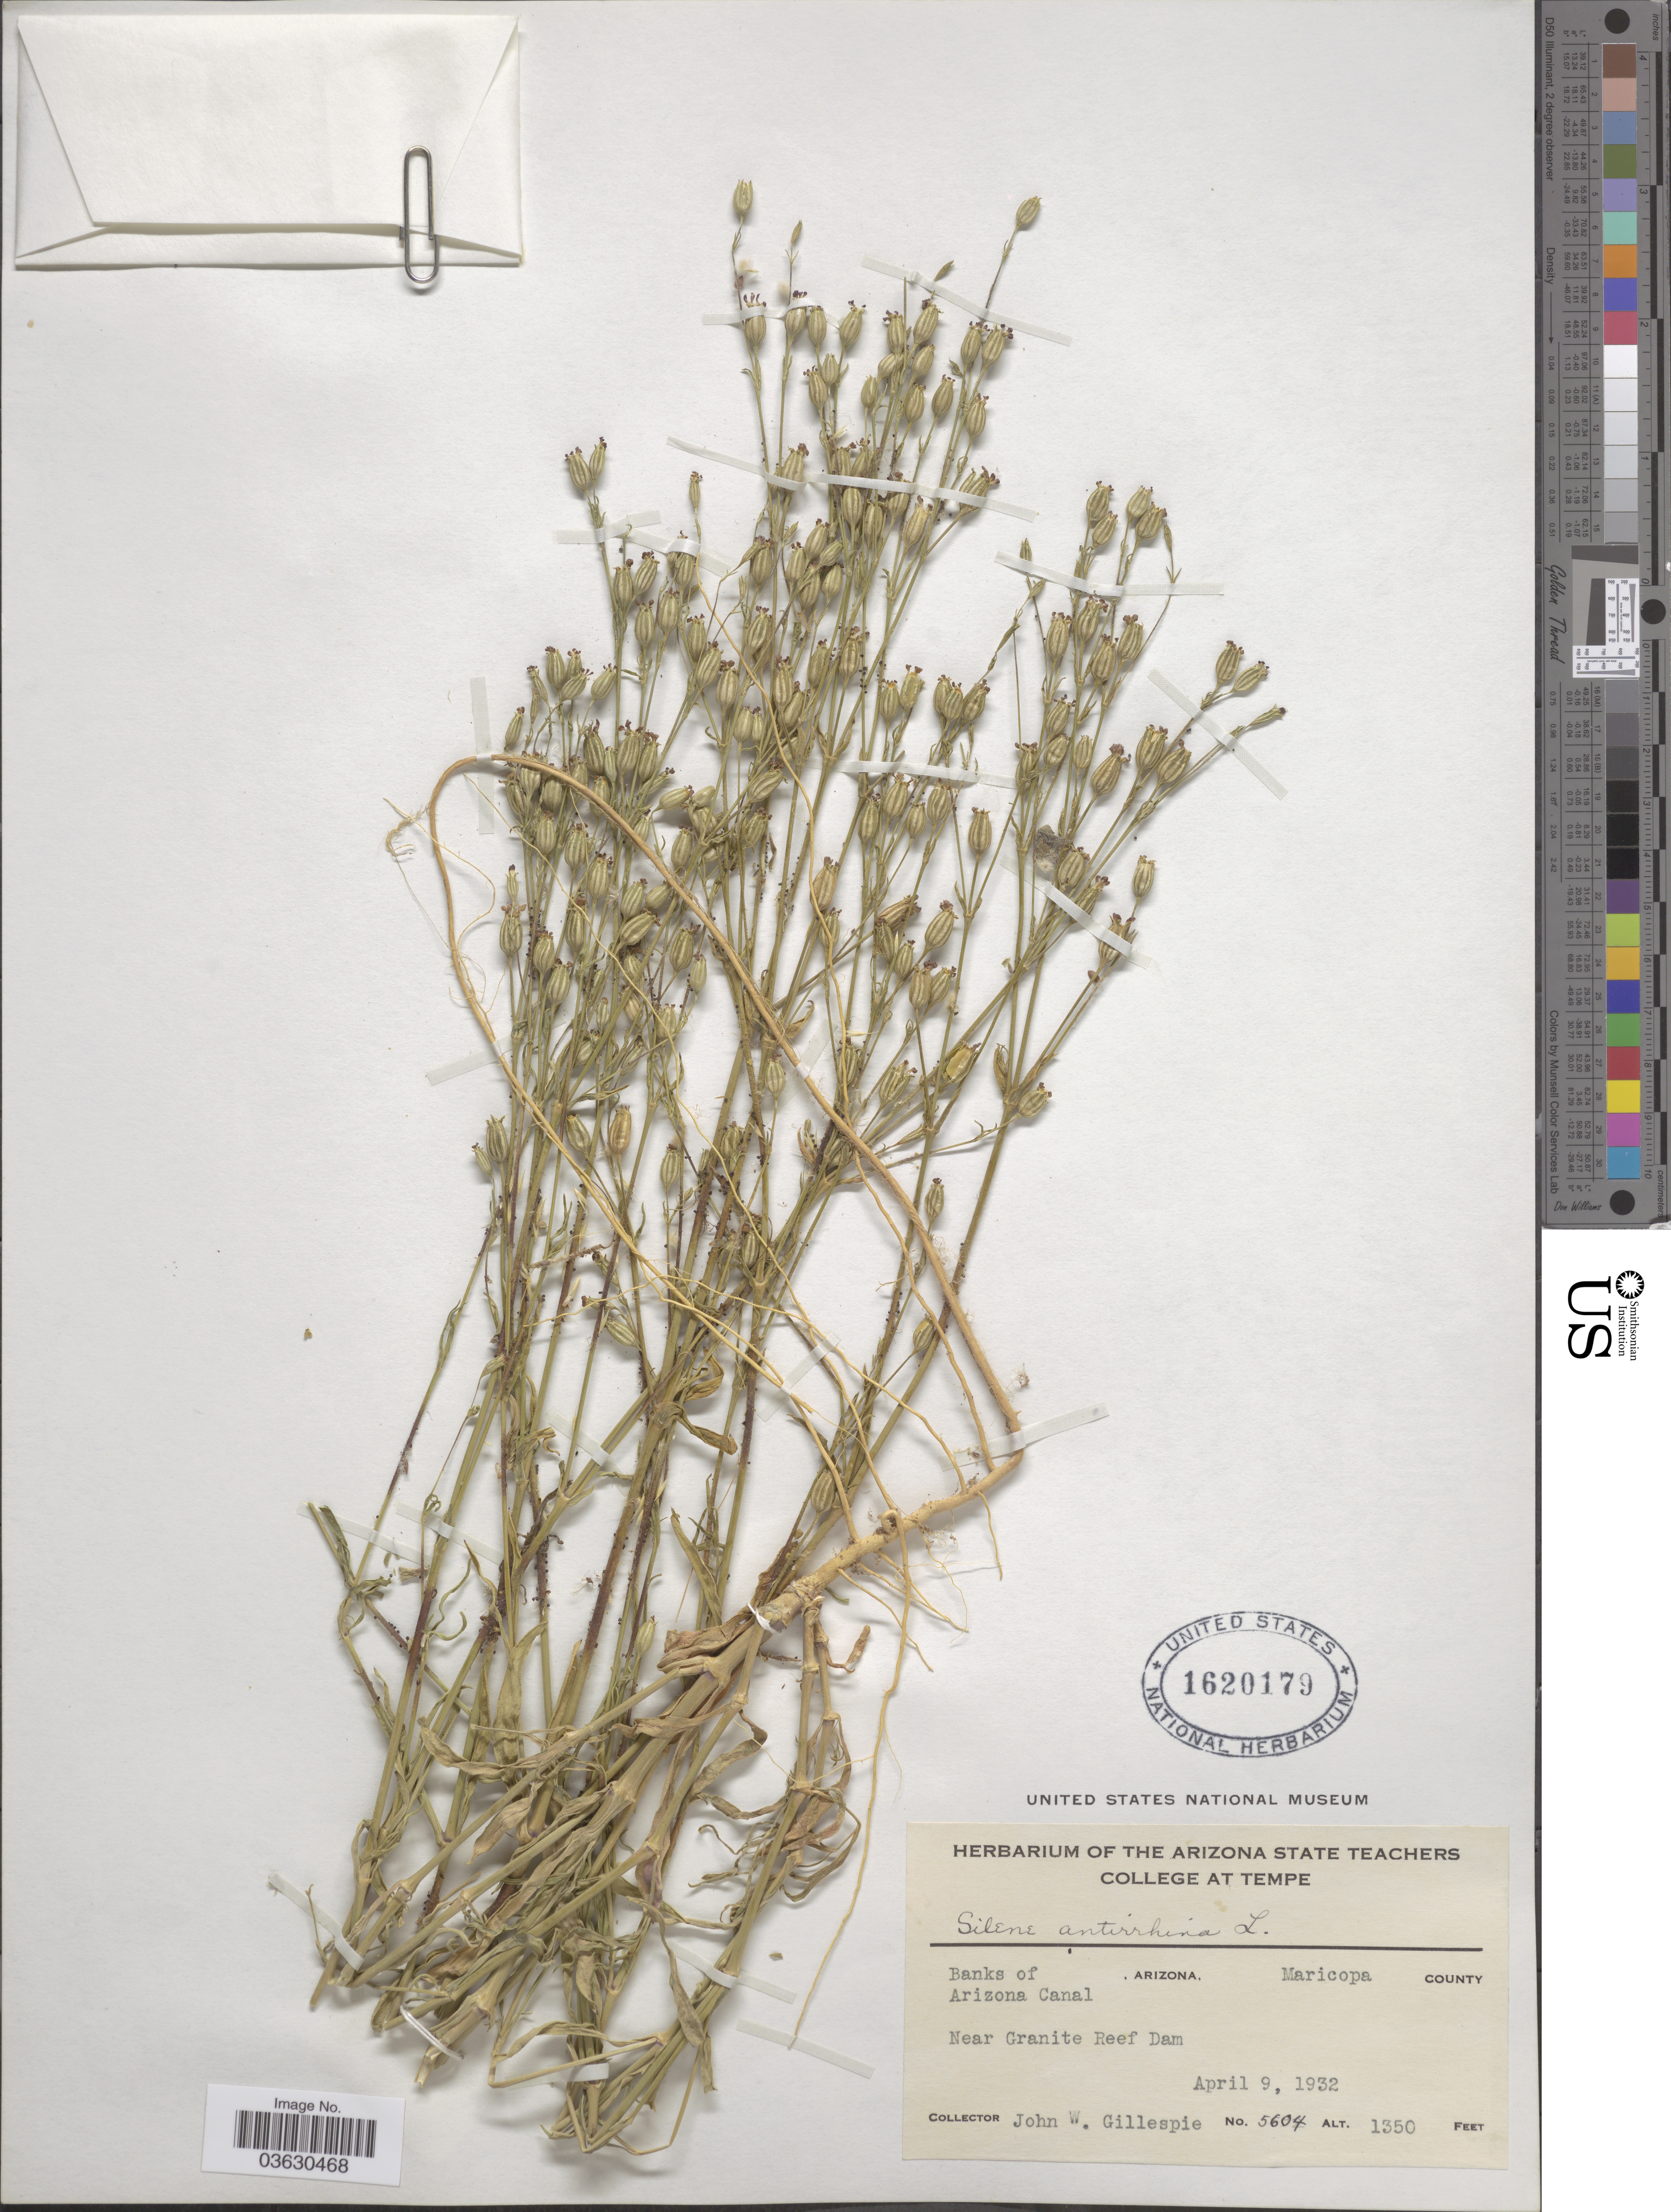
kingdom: Plantae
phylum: Tracheophyta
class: Magnoliopsida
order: Caryophyllales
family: Caryophyllaceae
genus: Silene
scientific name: Silene antirrhina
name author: L.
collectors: J. W. Gillespie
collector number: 5604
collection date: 1932-04-09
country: United States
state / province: Arizona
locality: Banks of Arizona Canal. Maricopa County. Near Granite Reef Dam.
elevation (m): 411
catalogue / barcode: US 1620179